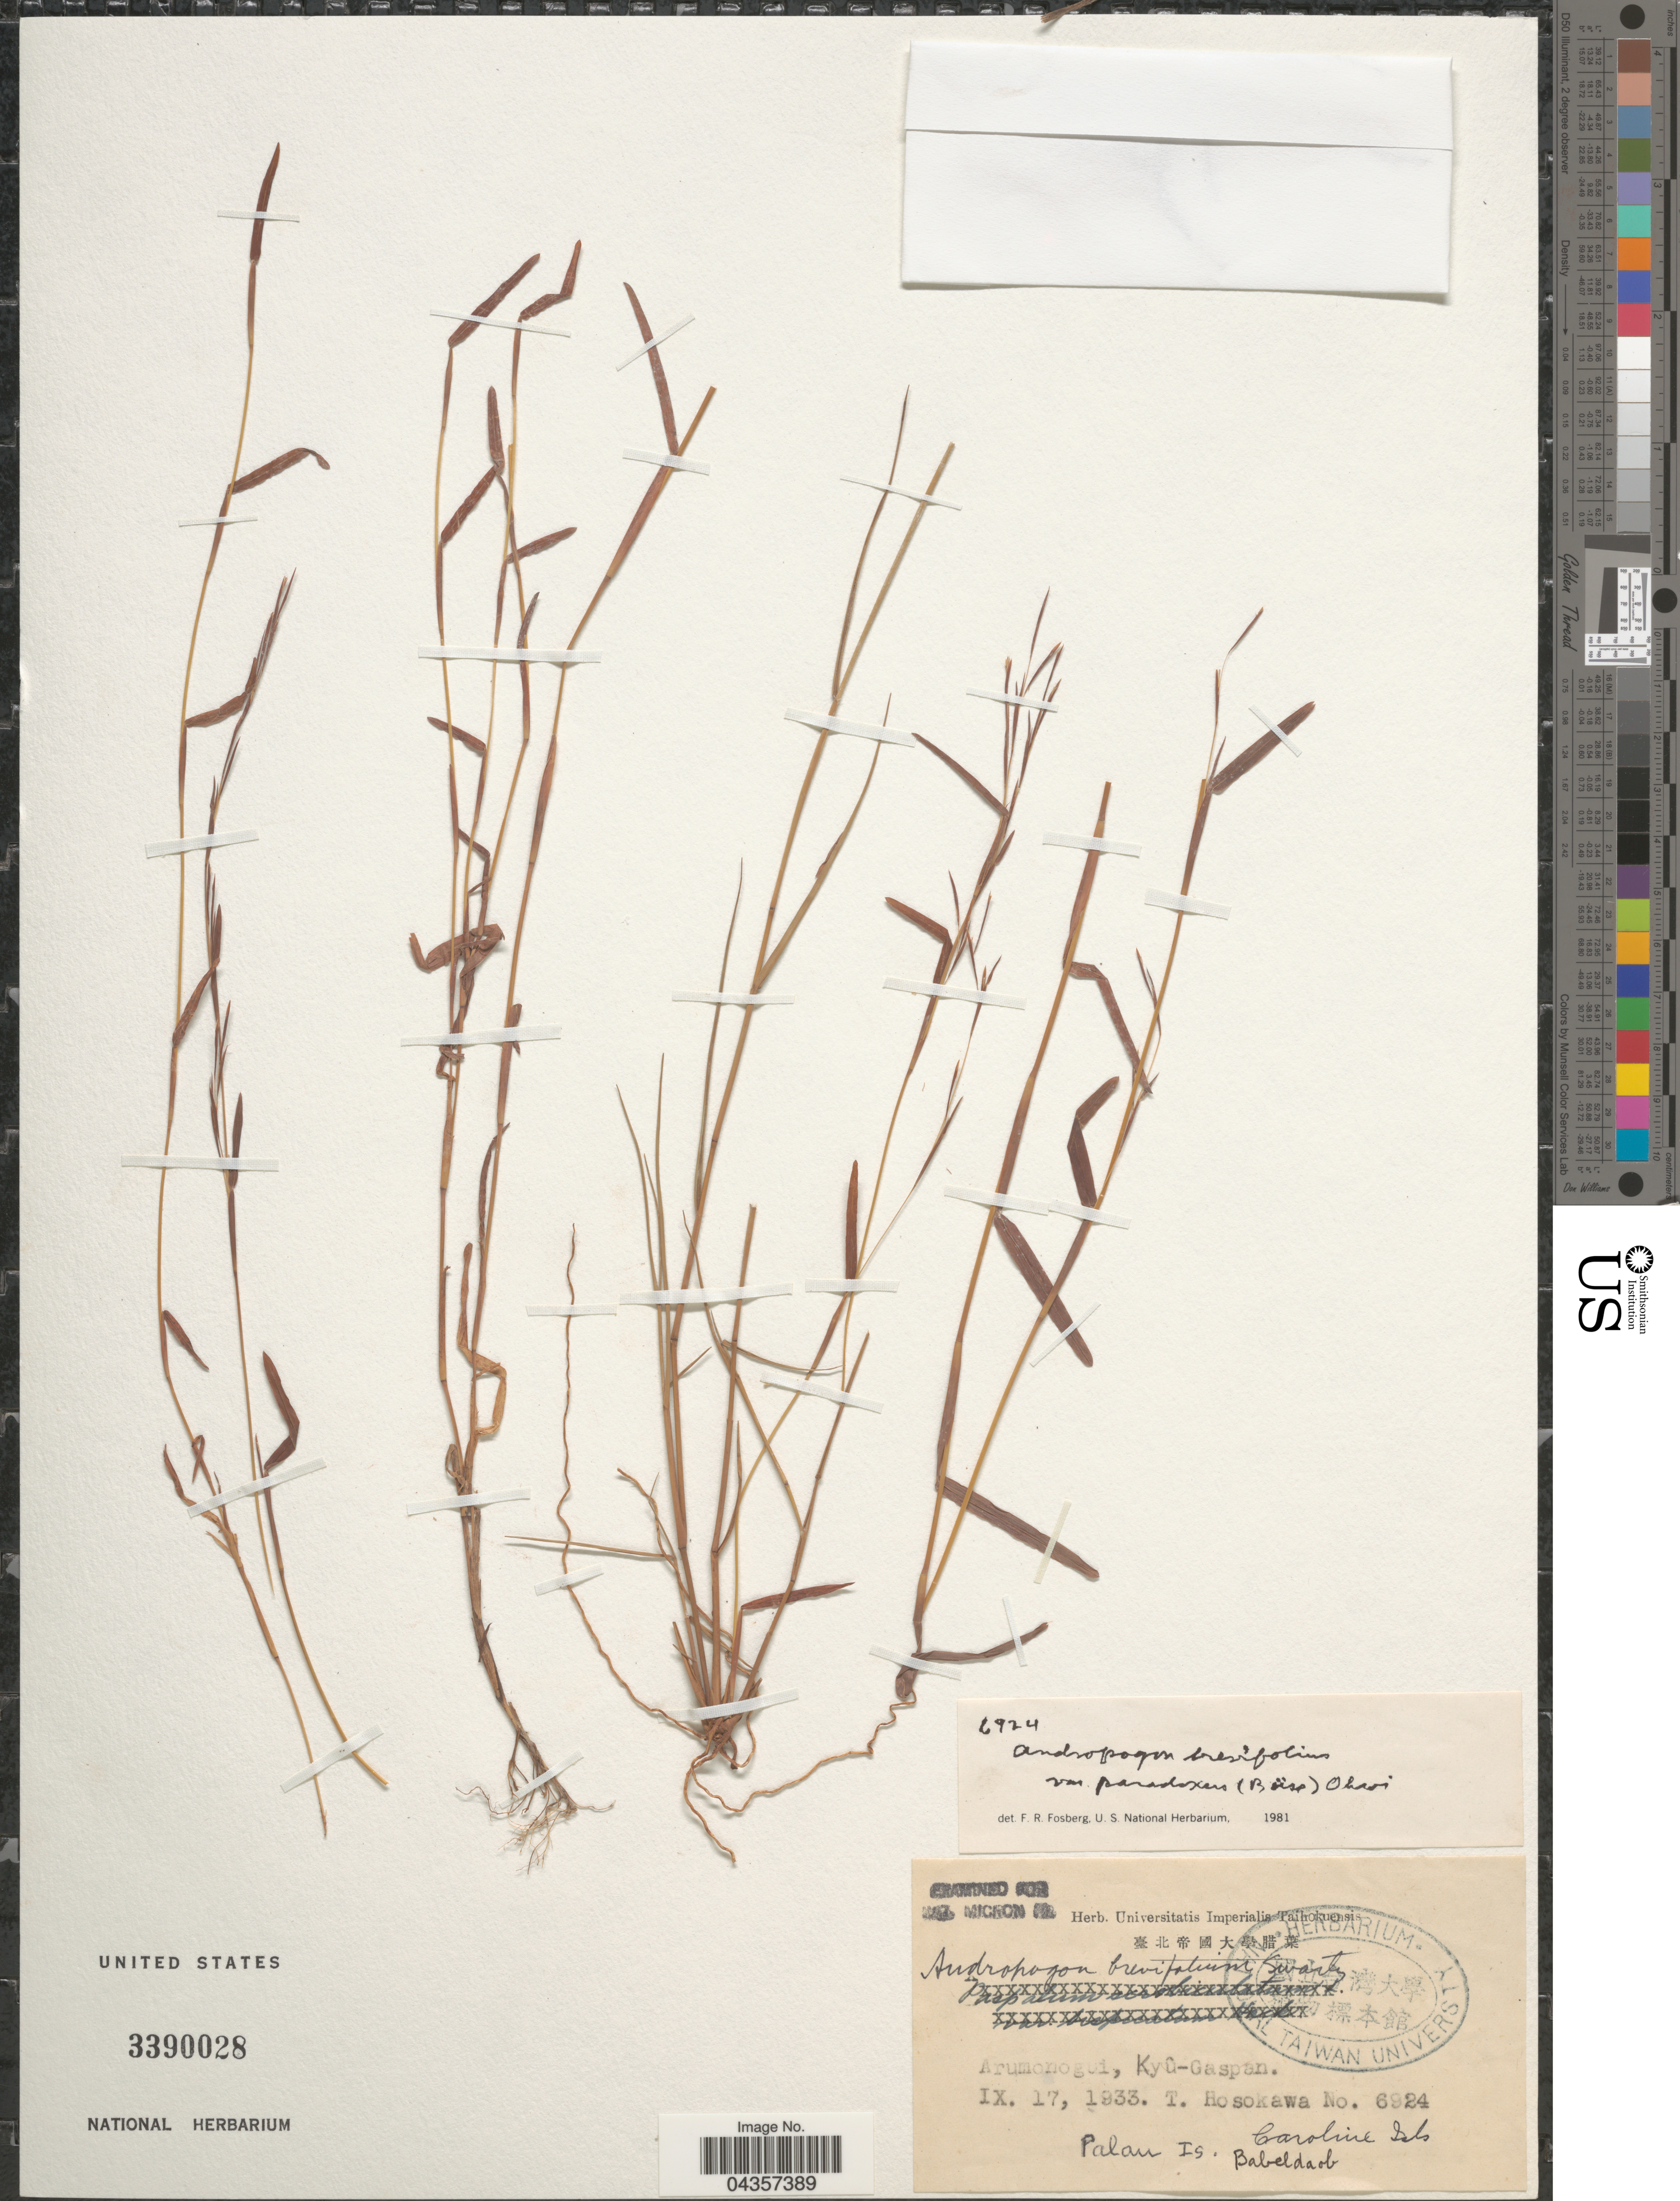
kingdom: Plantae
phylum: Tracheophyta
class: Liliopsida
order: Poales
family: Poaceae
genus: Schizachyrium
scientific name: Schizachyrium brevifolium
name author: (Sw.) Nees ex Büse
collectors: T. Hosokawa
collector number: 6924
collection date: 1933-09-17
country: Palau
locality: Palau Is. Caroline Isls. Babeldaob.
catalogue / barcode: US 3390028